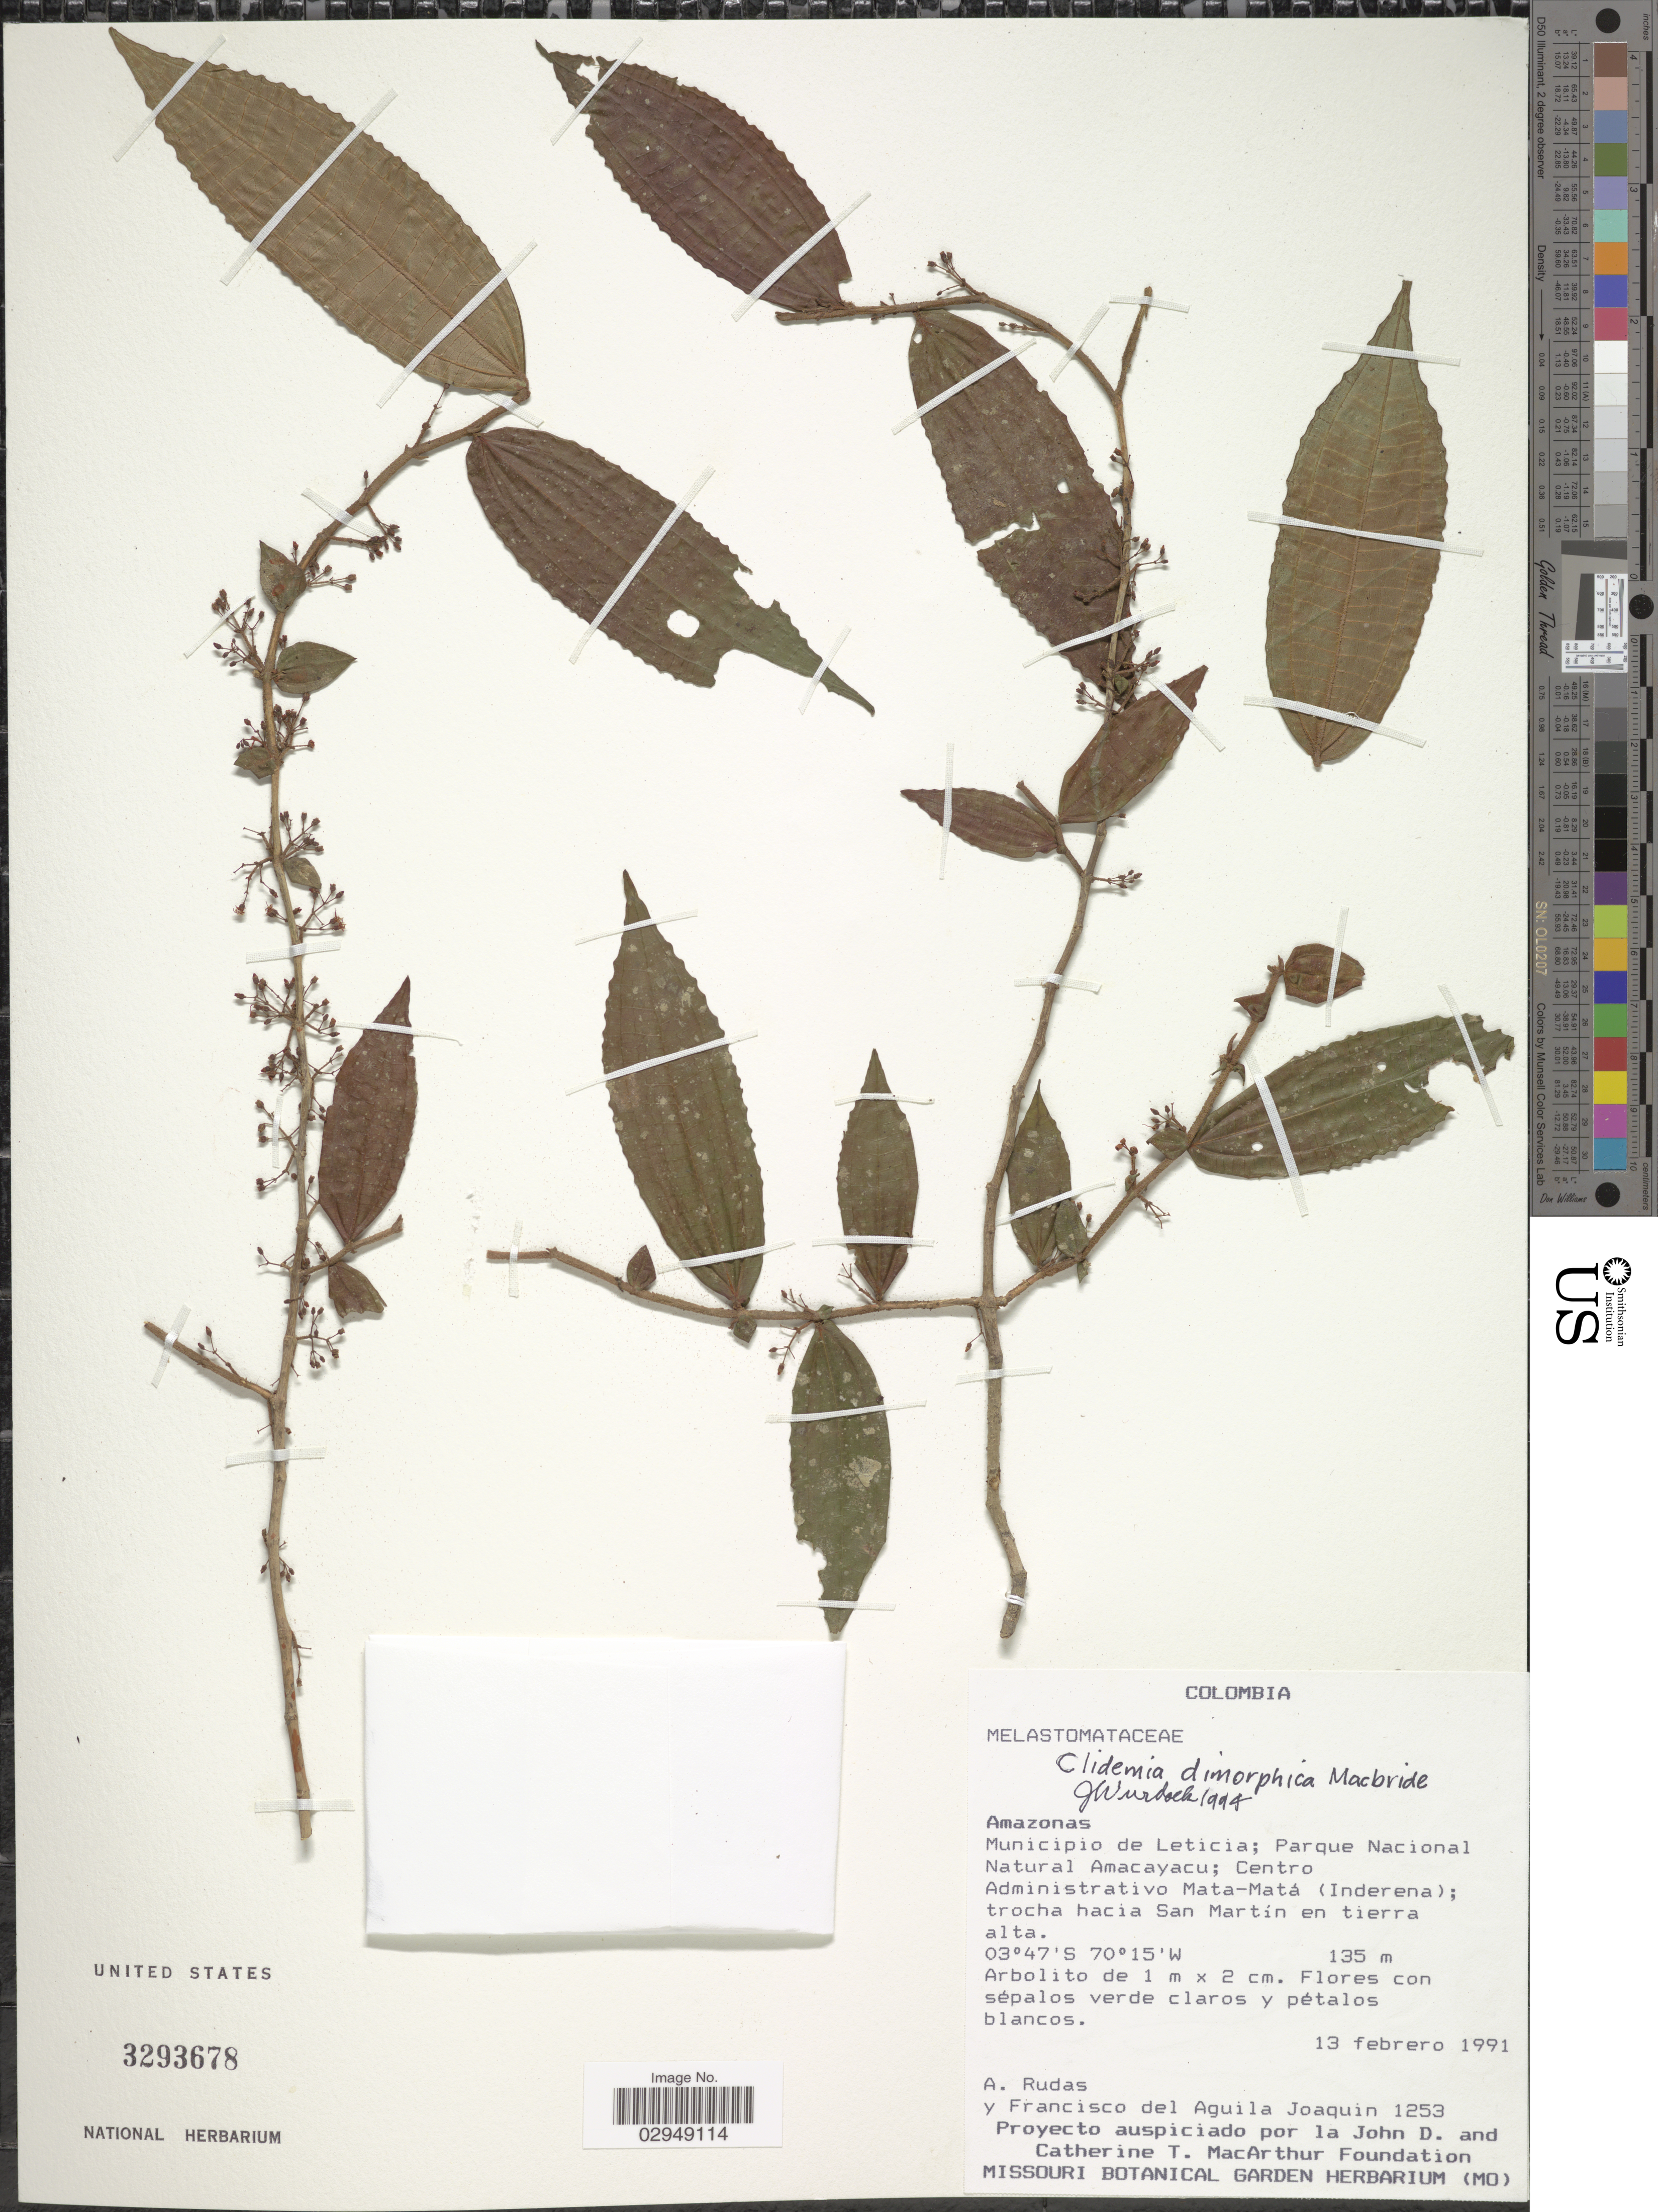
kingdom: Plantae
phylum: Tracheophyta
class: Magnoliopsida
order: Myrtales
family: Melastomataceae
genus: Clidemia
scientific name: Clidemia dimorphica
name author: J.F. Macbr.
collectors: A. Rudas & F. Aguila Joaquin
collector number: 1253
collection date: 1991-02-13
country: Colombia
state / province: Amazônas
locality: Municipio de Leticia, Parque Nacional Natural Amacayacu, Centro Administrativo Mata-Matá (Inderena), trocha hacia San Martín en tierra alta.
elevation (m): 135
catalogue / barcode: US 3293678